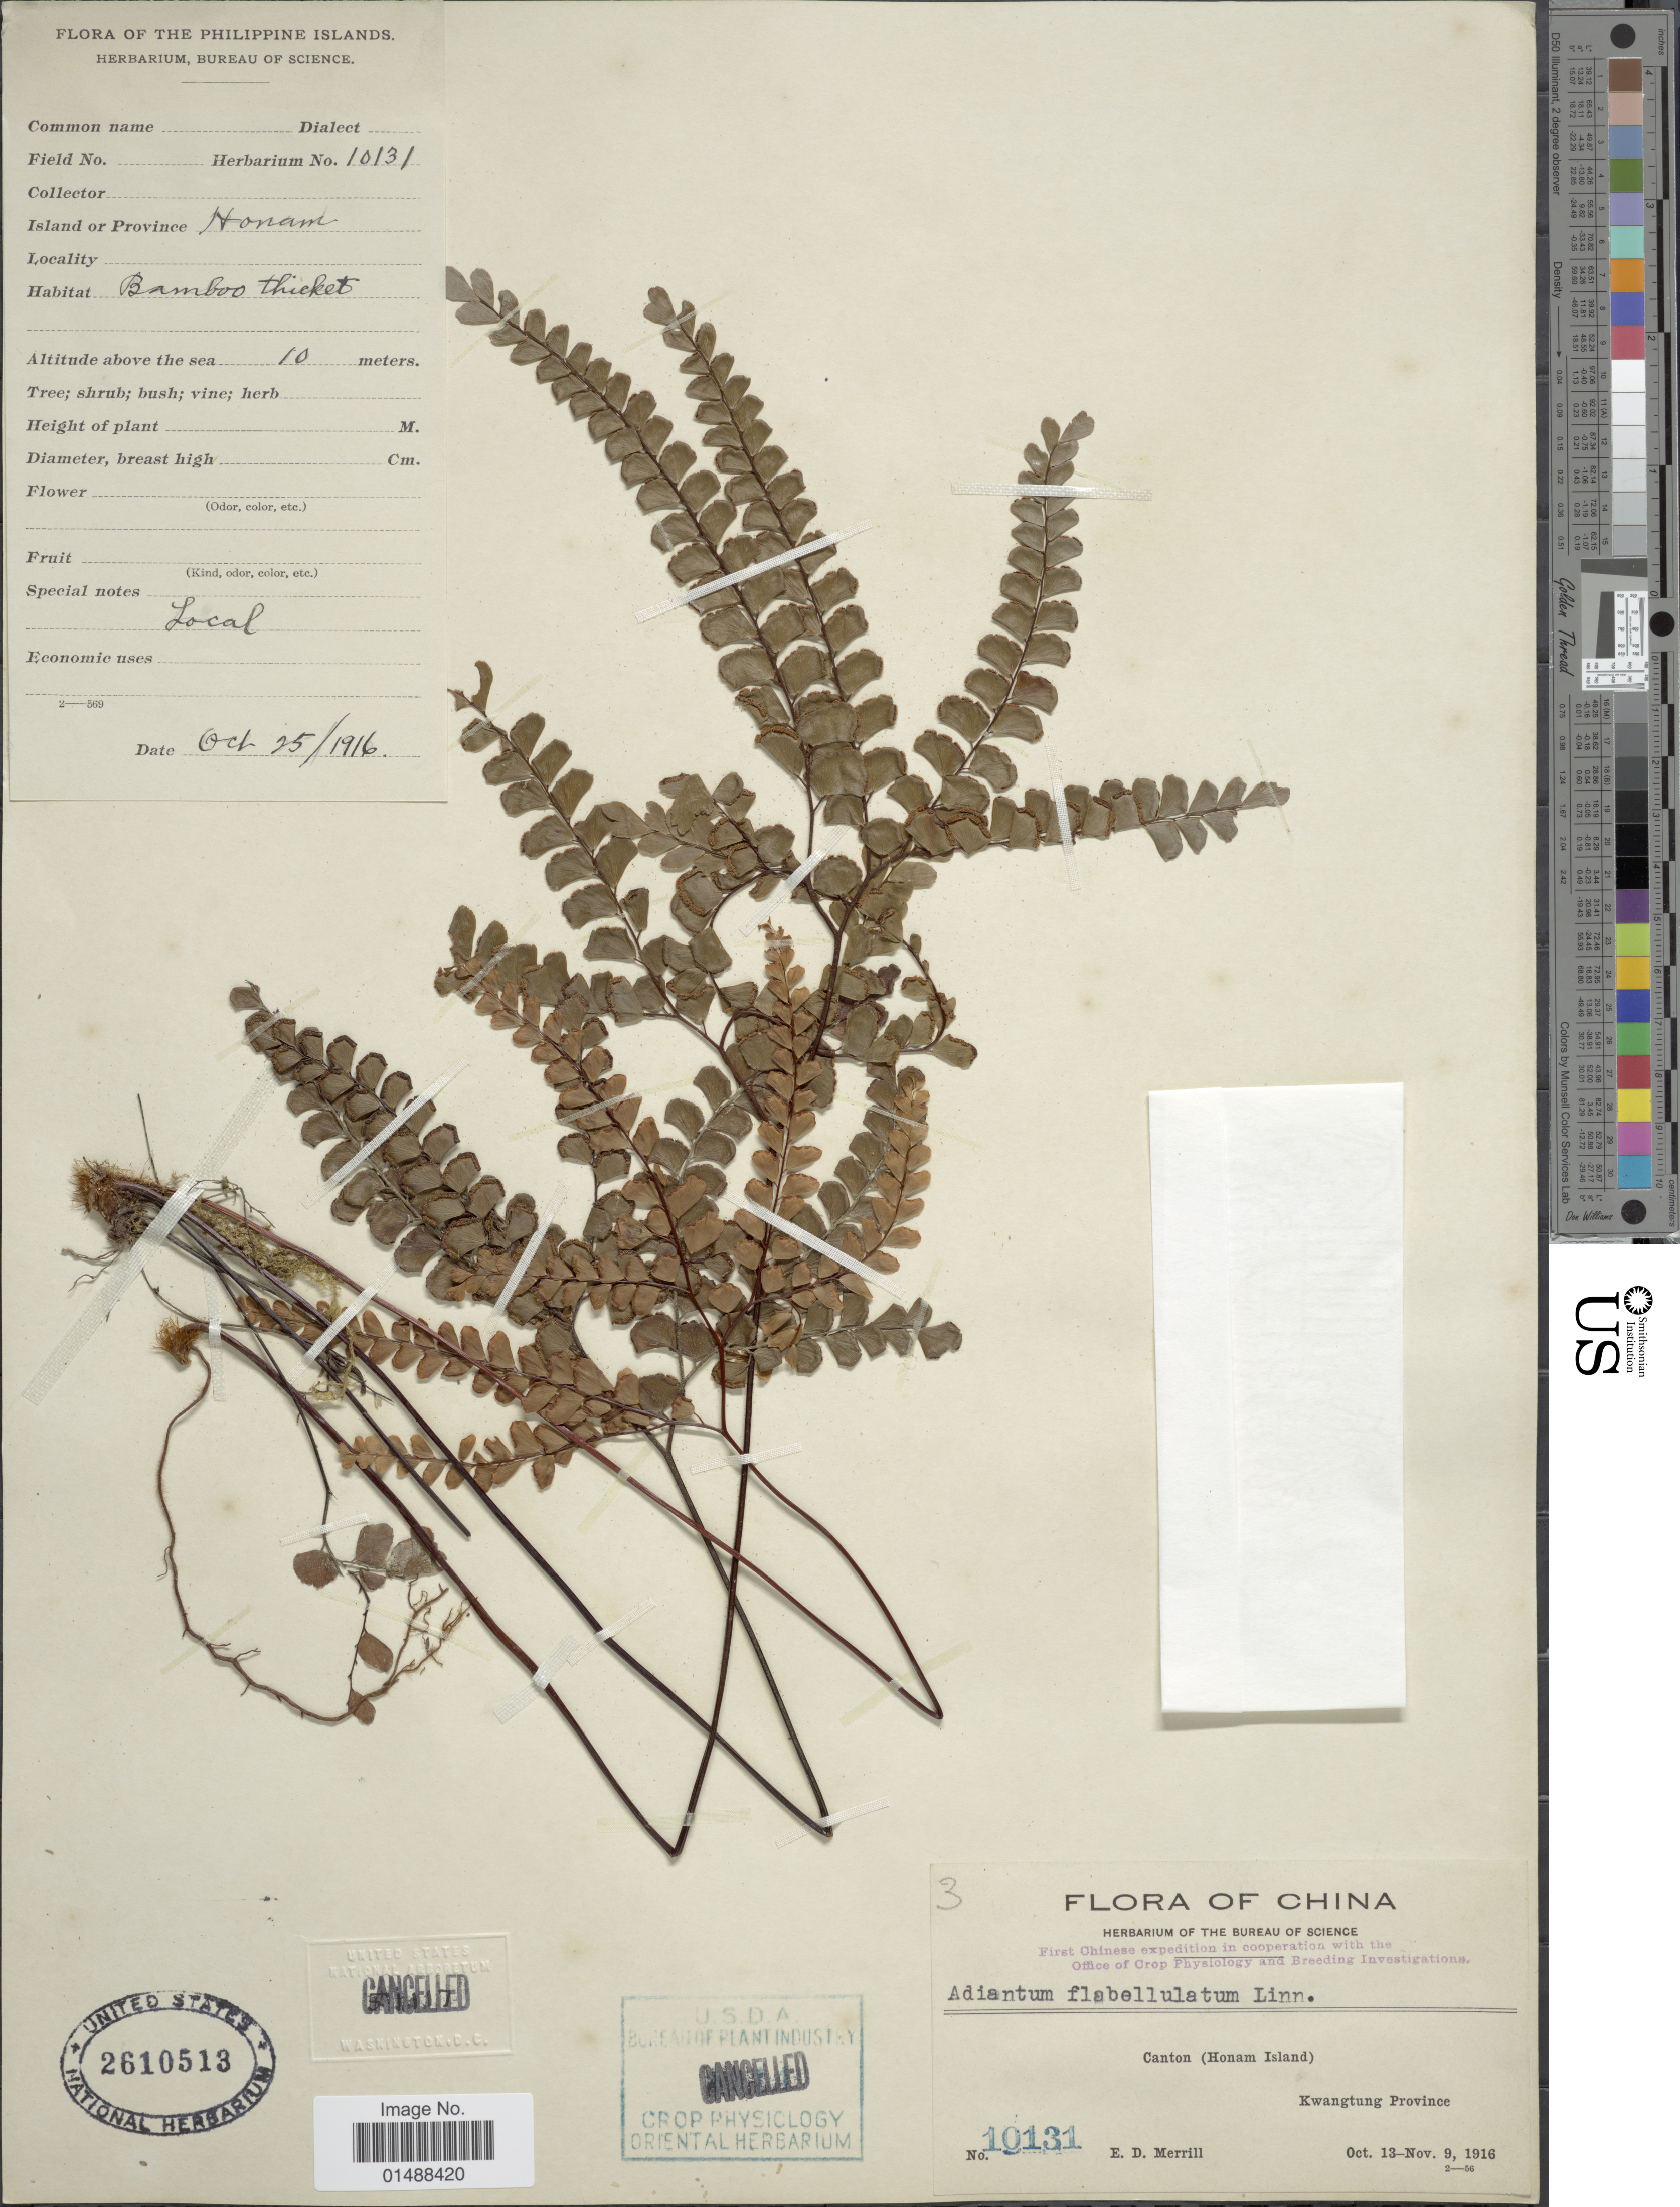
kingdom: Plantae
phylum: Tracheophyta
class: Polypodiopsida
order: Polypodiales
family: Pteridaceae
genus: Adiantum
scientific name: Adiantum flabellulatum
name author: L.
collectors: E. Merrill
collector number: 10131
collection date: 1916-10-25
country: China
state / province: Guangdong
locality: Kwangtung, China, Canton (Honam Island). Nonami.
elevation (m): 10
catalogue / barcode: US 2610513